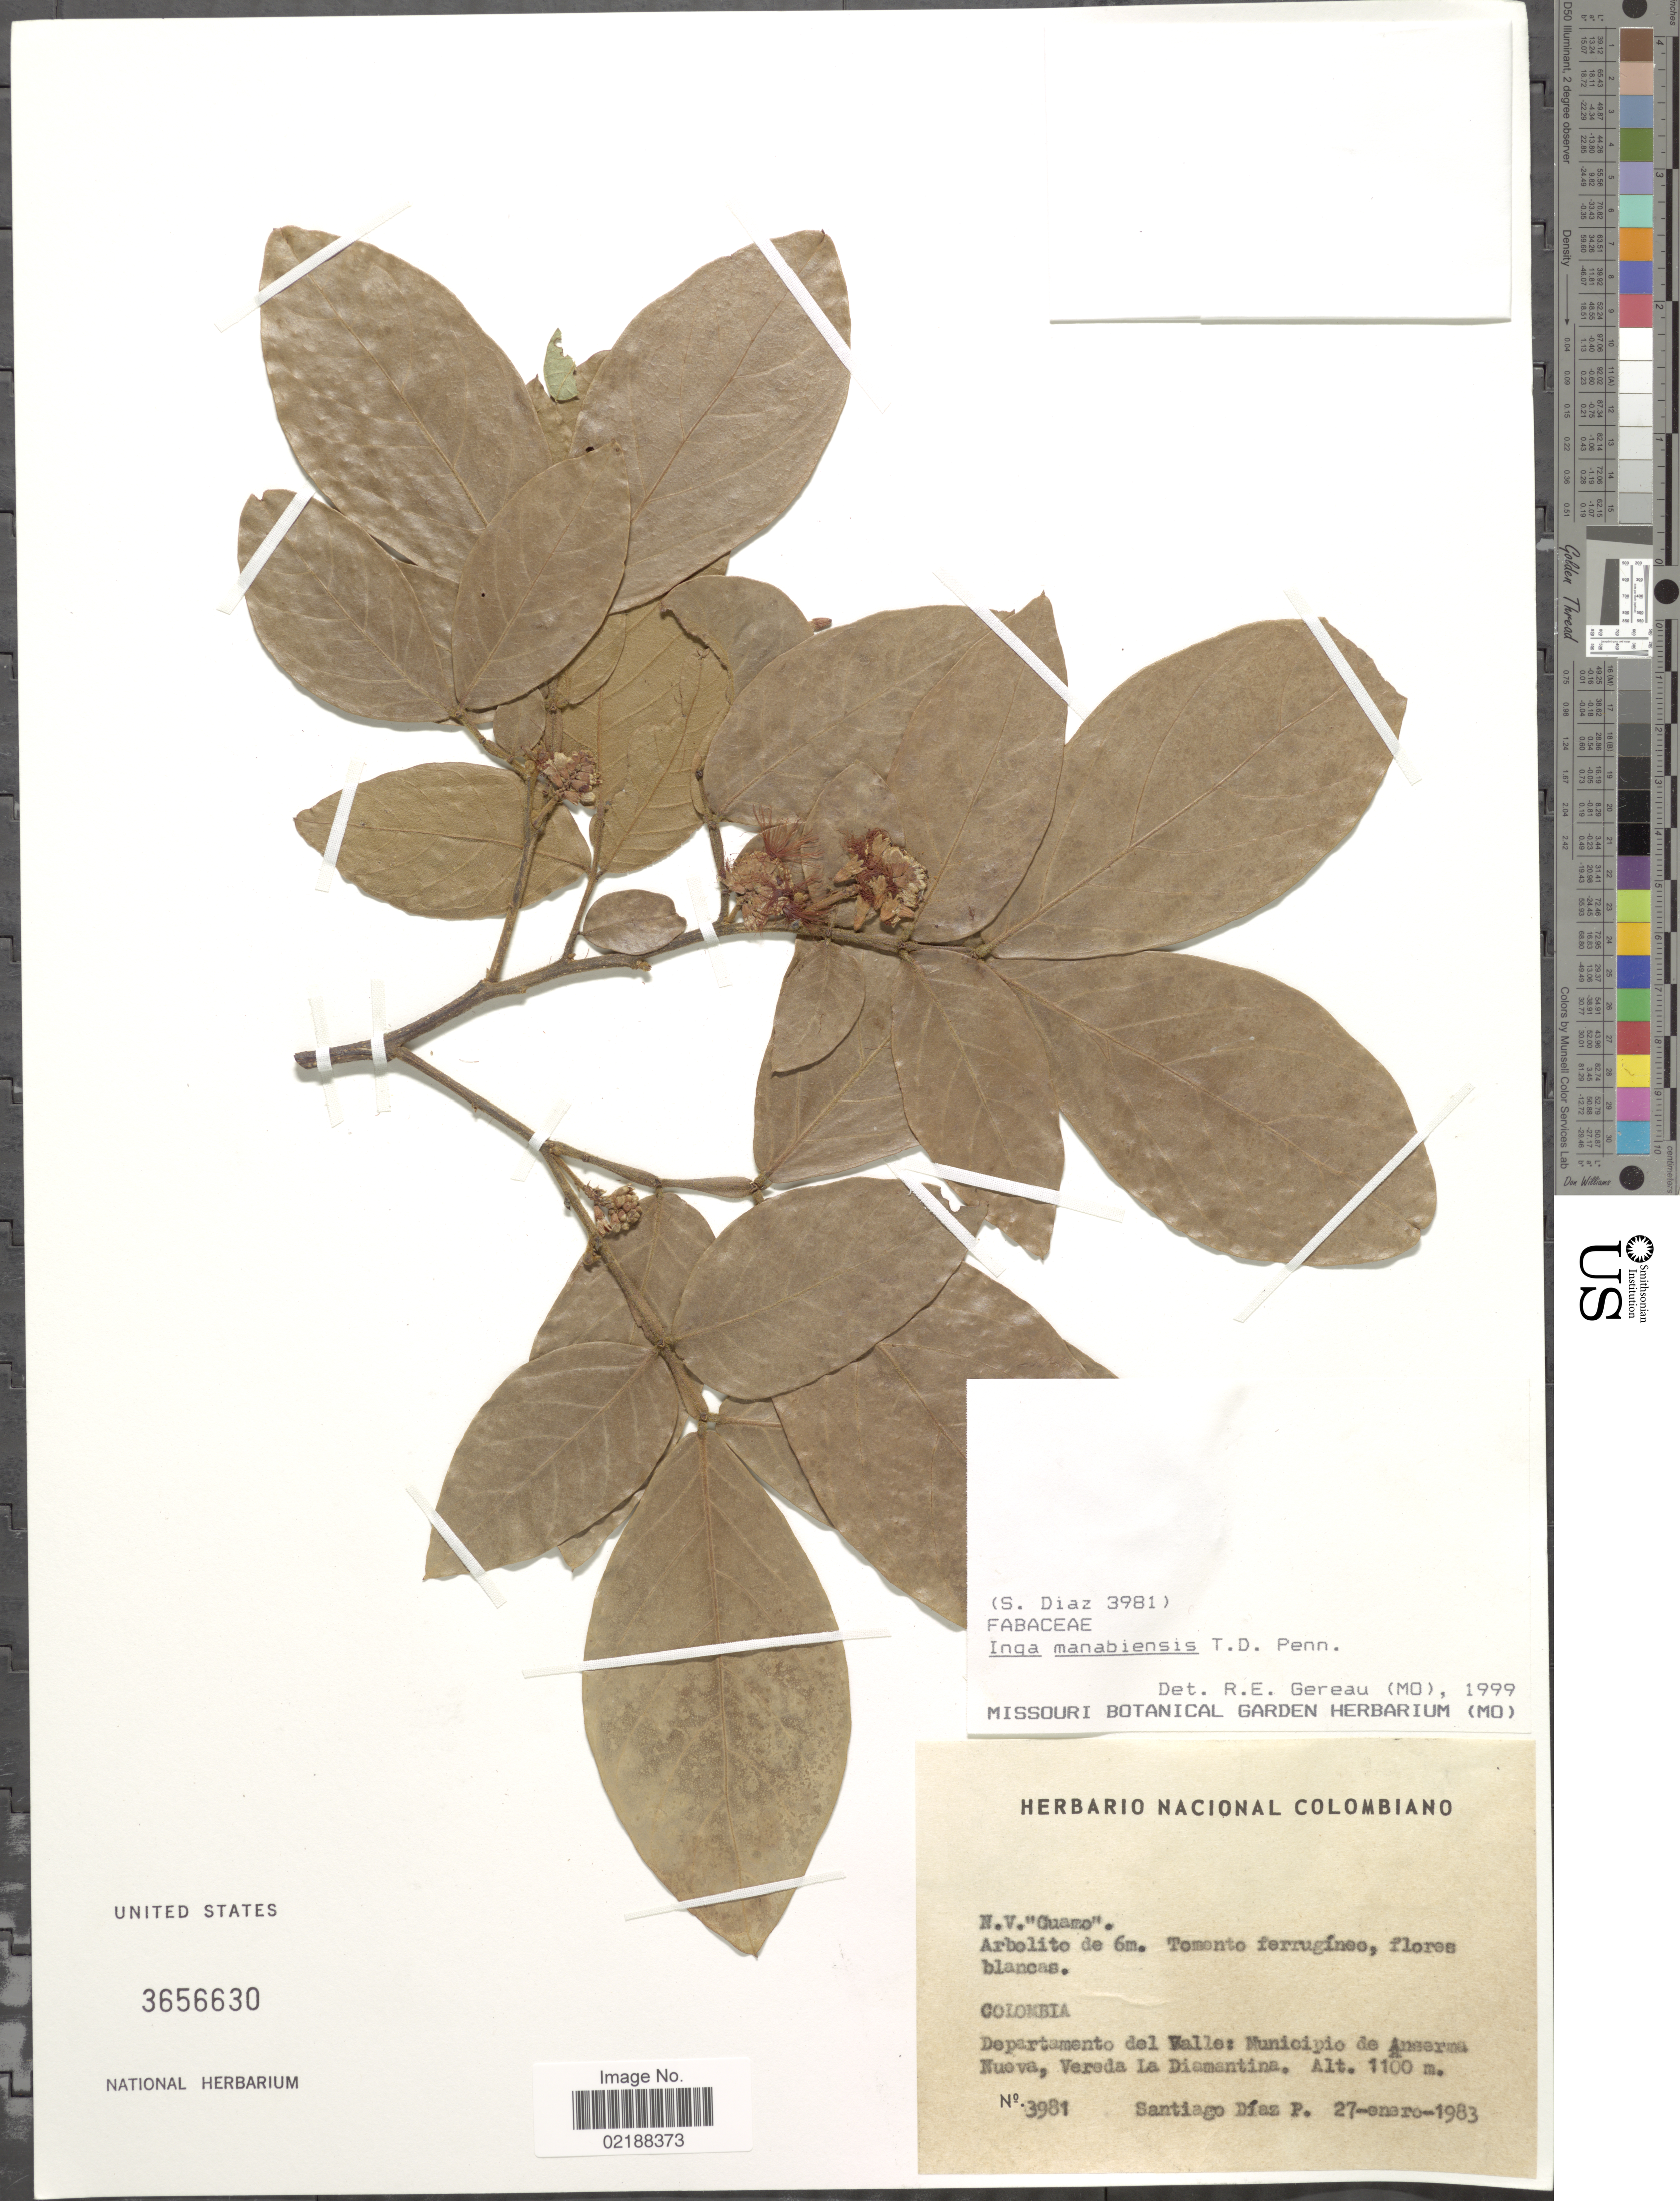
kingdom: Plantae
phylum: Tracheophyta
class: Magnoliopsida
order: Fabales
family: Fabaceae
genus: Inga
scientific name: Inga manabiensis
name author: T.D. Penn.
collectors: S. Díaz Píedrahíta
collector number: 3981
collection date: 1983-01-27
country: Colombia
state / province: Valle del Cauca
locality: Municipio de Anserma Nueva, Vereda La Diamantina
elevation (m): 1100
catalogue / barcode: US 3656630